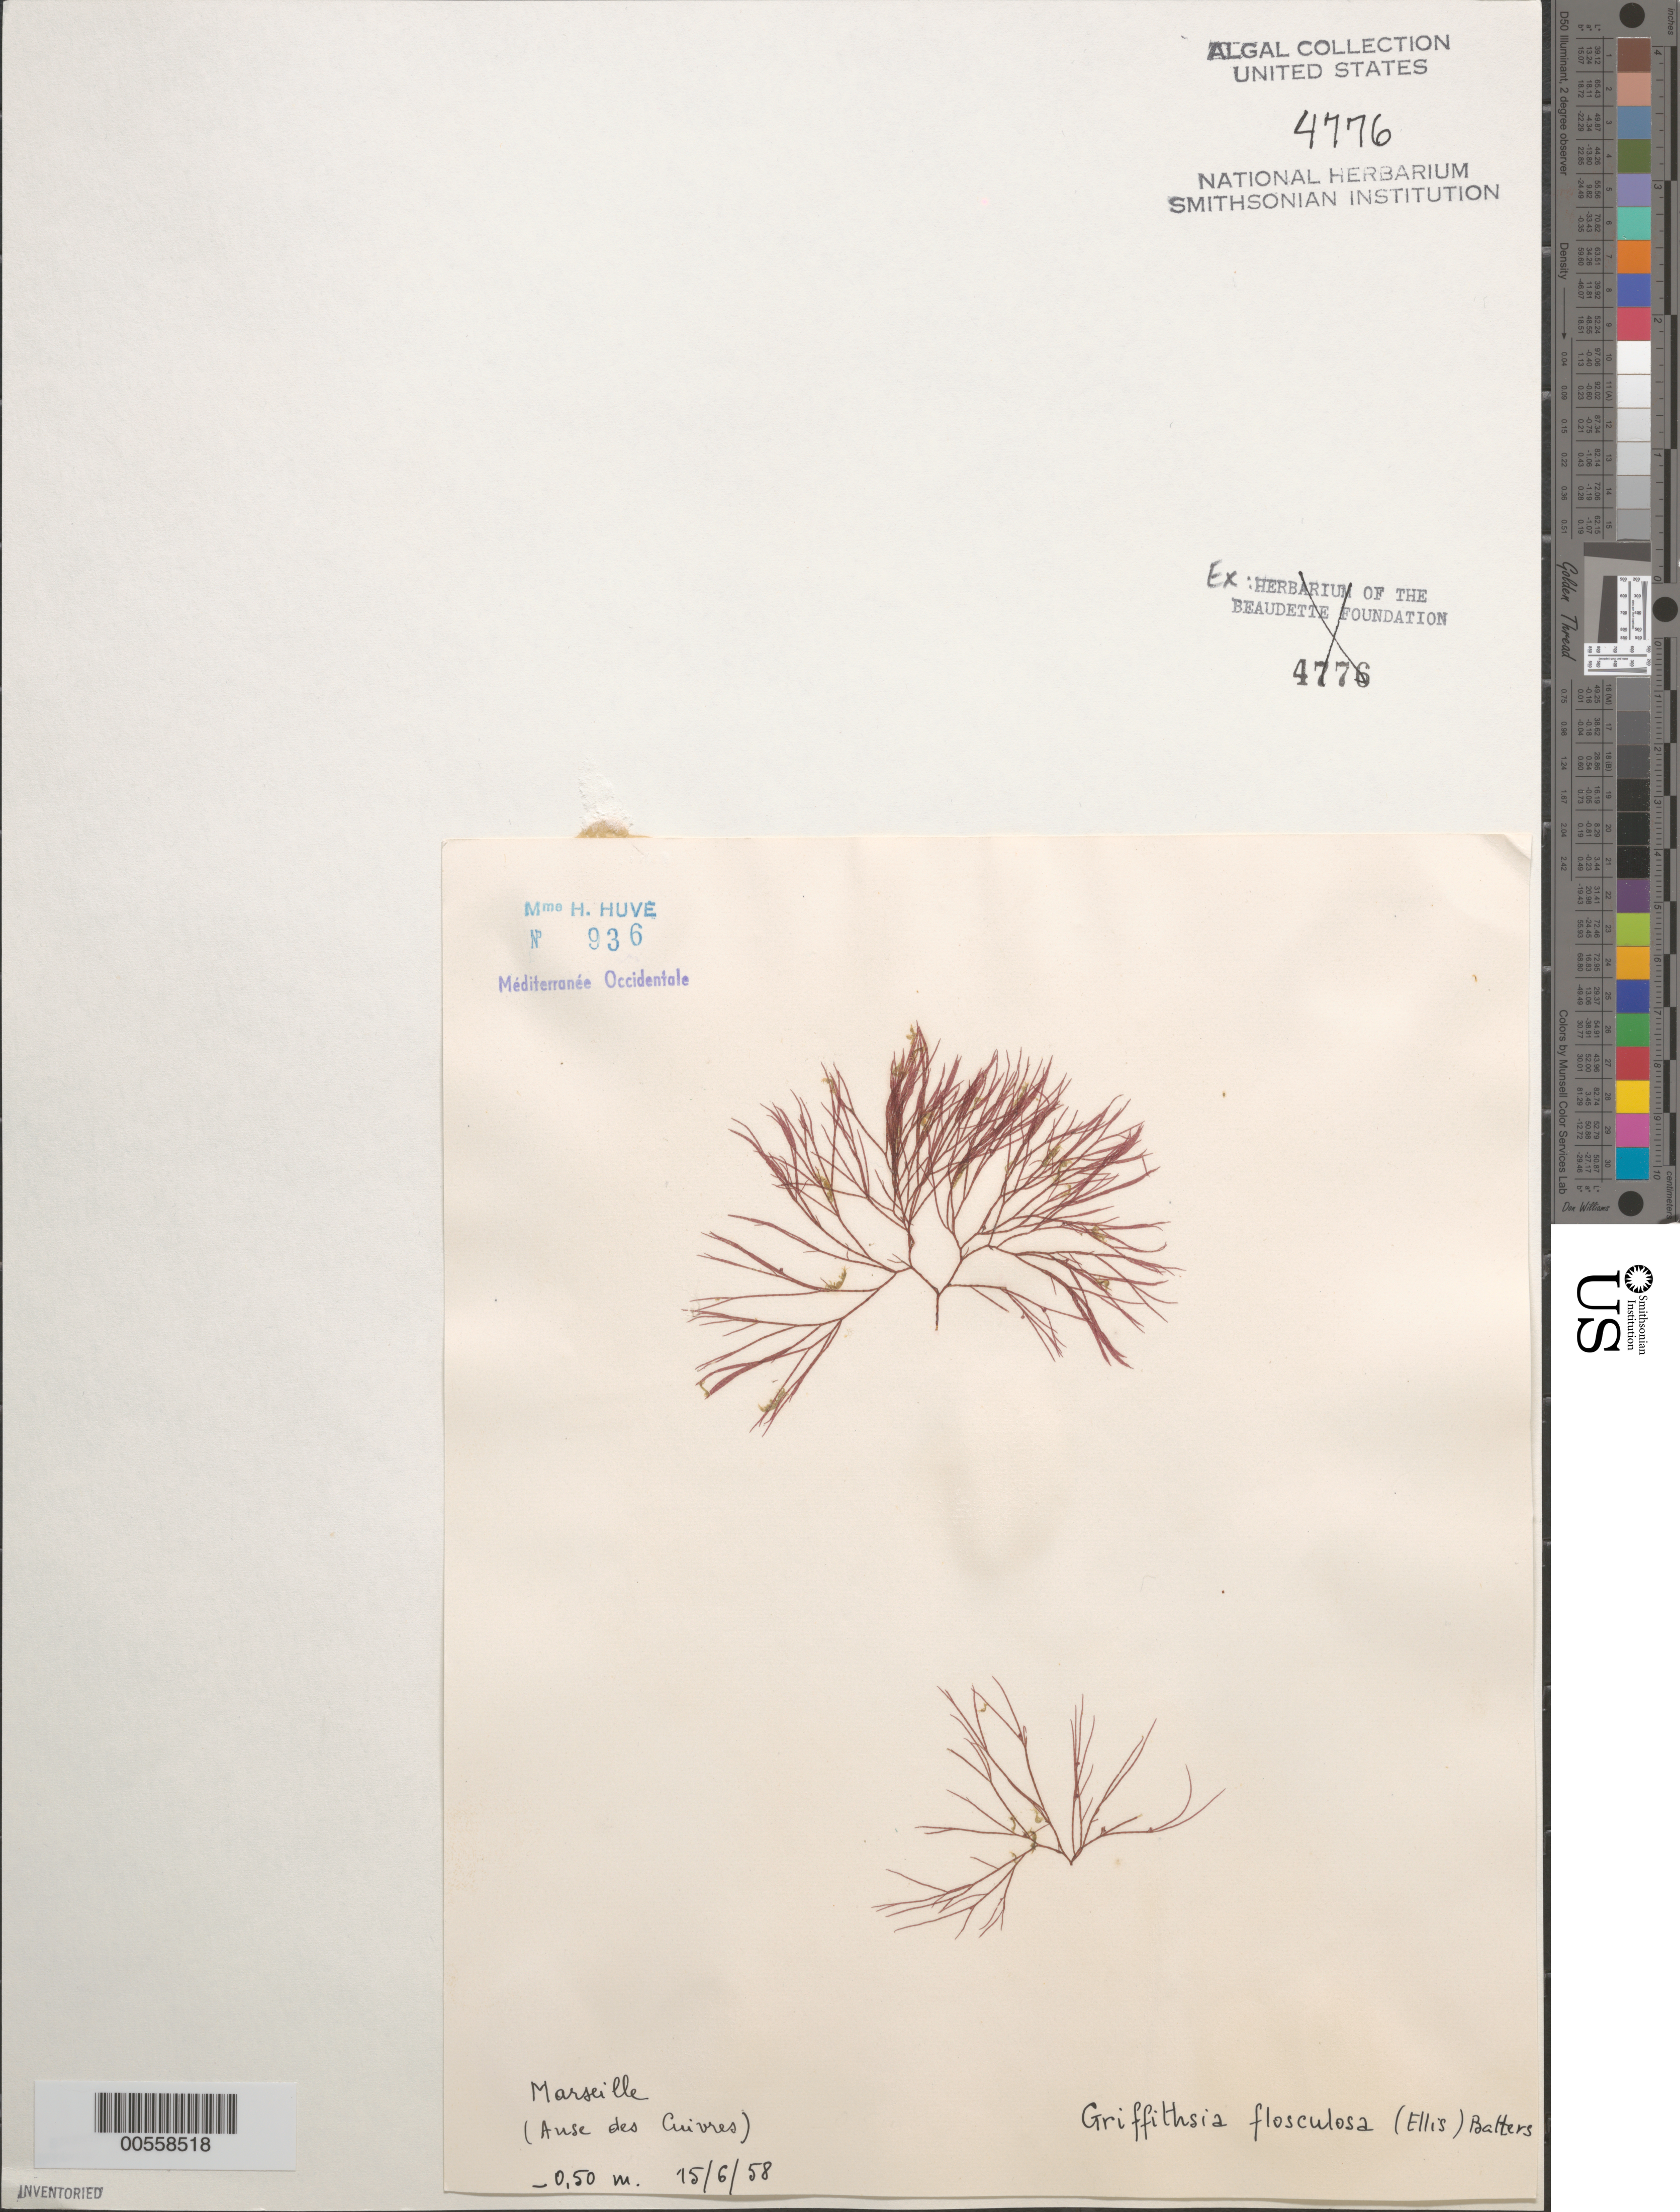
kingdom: Plantae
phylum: Rhodophyta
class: Florideophyceae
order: Ceramiales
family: Wrangeliaceae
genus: Halurus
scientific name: Halurus flosculosus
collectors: H. Huvé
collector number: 936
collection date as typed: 15 Jun 1958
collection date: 1958-06-15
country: France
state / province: Provence-Alpes-Côte d'Azur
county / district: Bouches-Du-Rhône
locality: Anse des Cuivres, Marseille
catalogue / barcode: US 4776